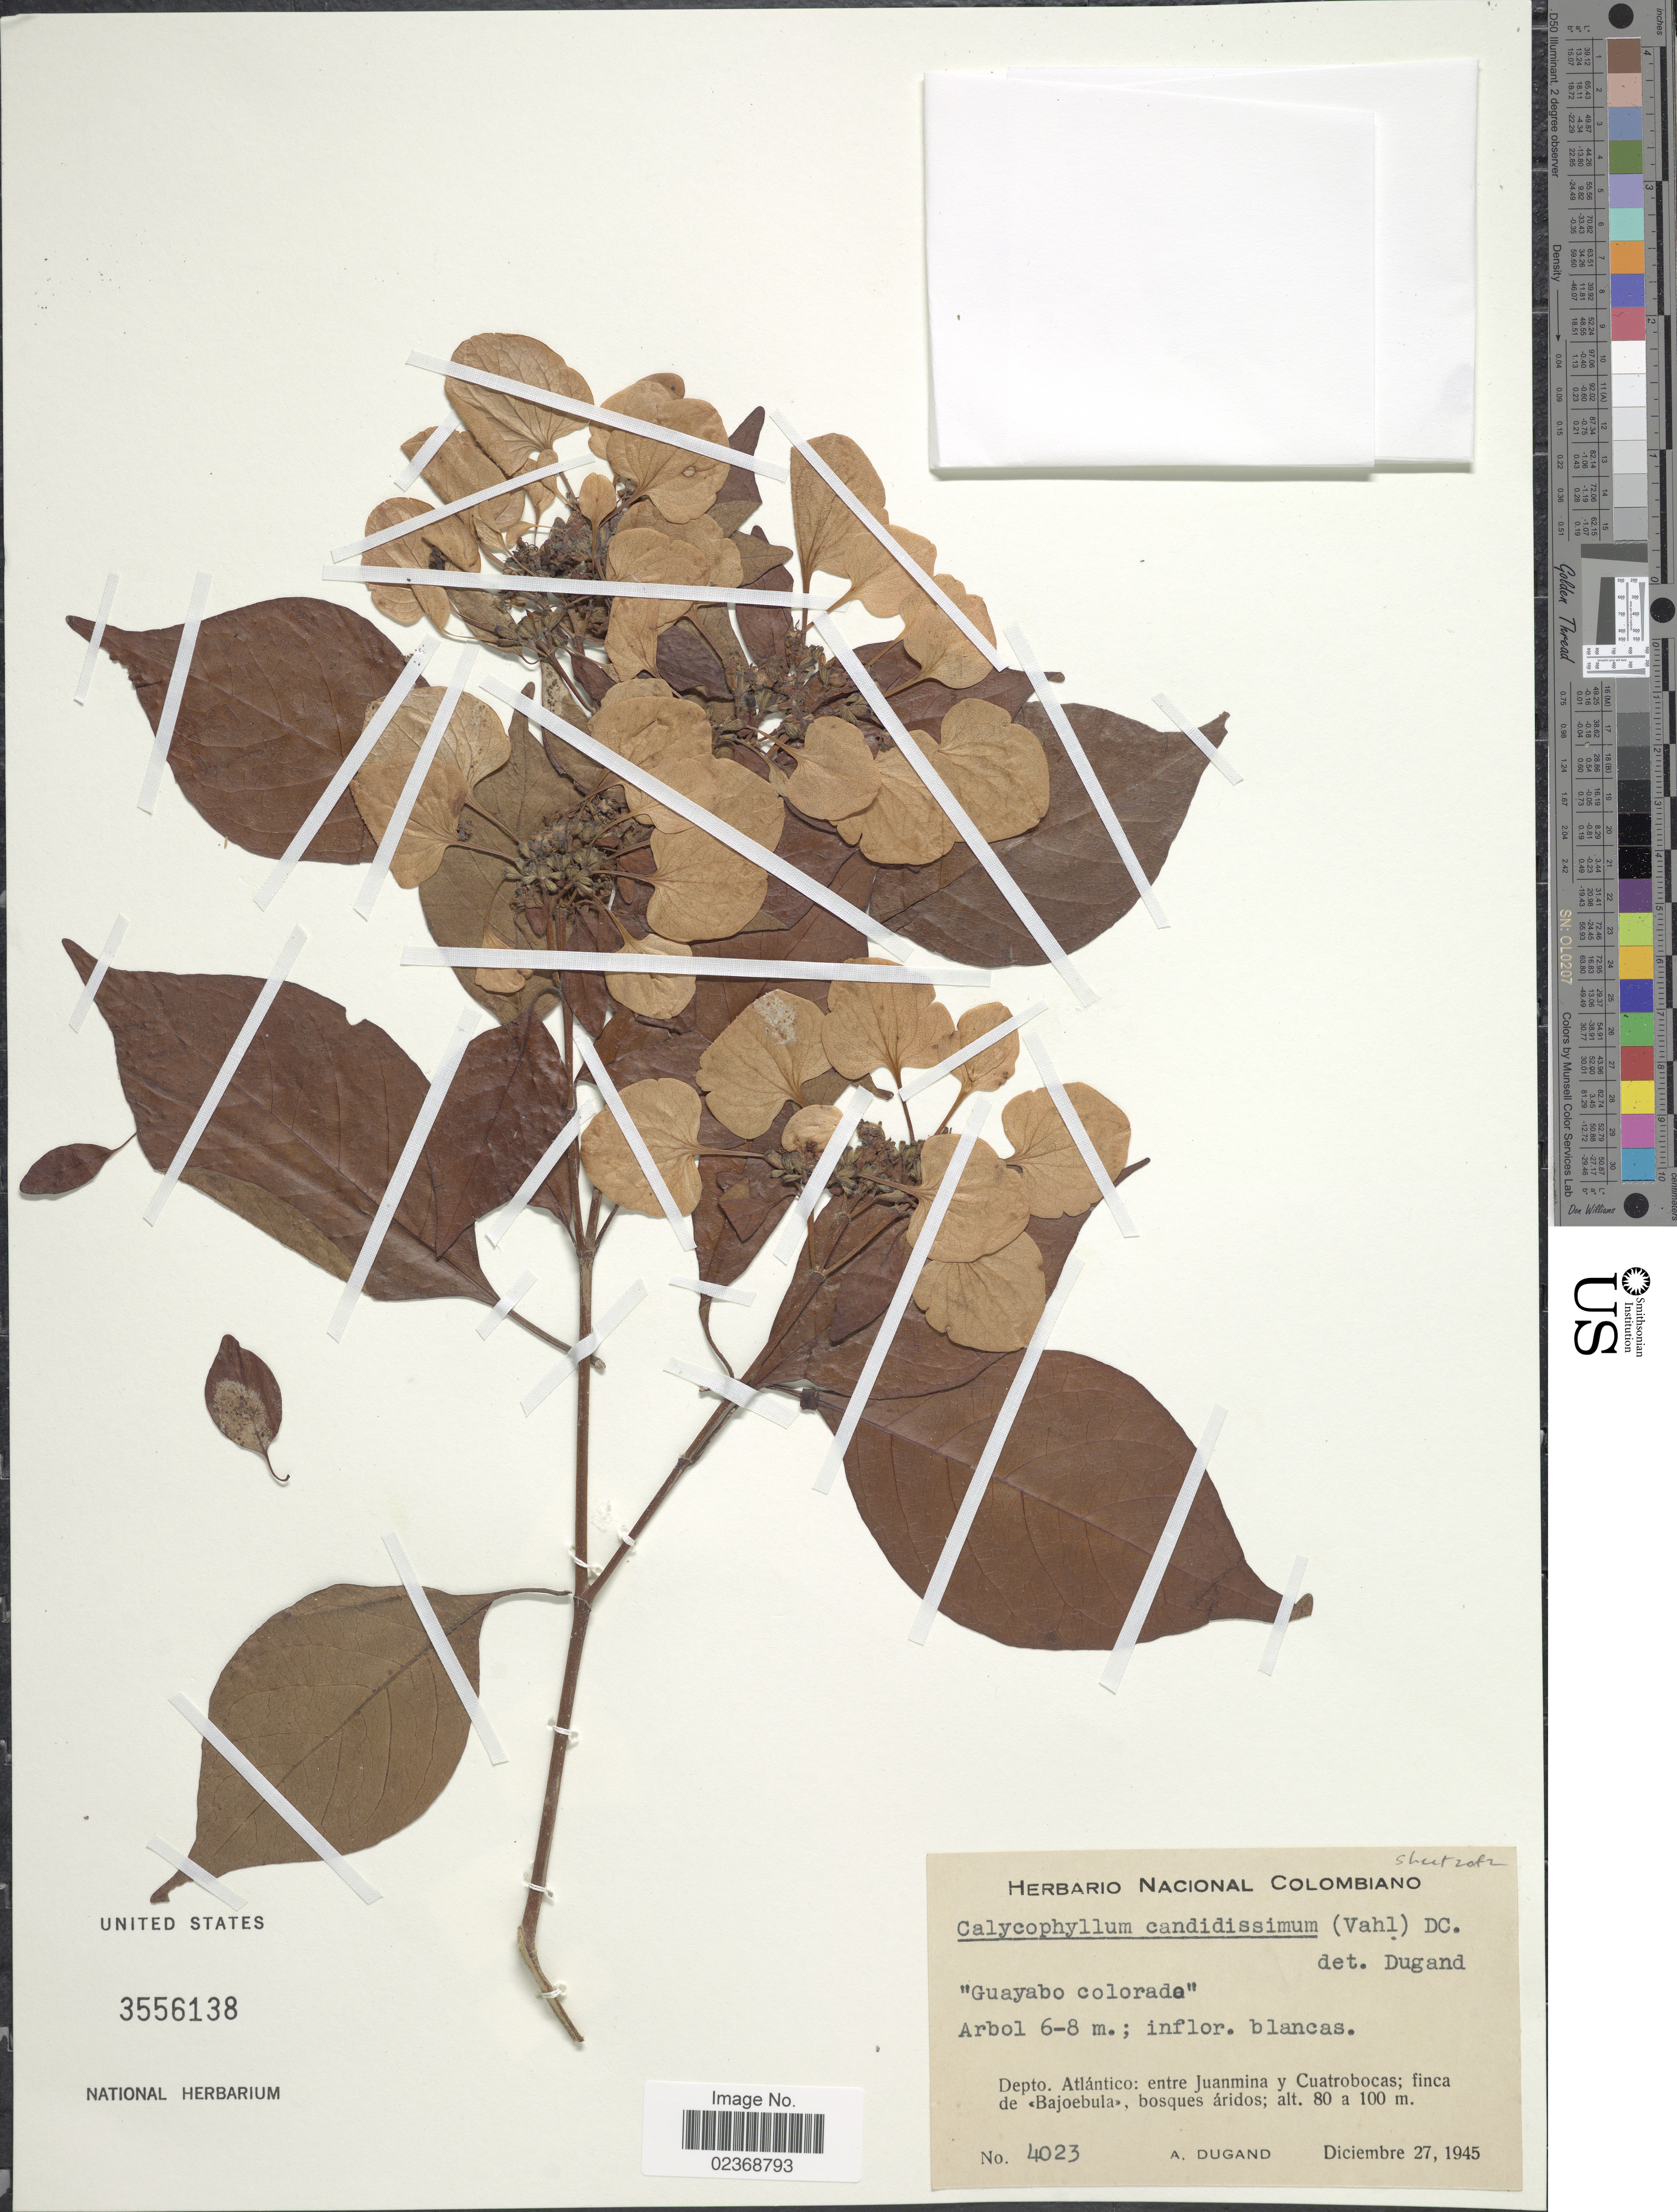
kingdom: Plantae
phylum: Tracheophyta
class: Magnoliopsida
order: Gentianales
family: Rubiaceae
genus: Calycophyllum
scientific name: Calycophyllum candidissimum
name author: (Vahl) DC.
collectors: A. Dugand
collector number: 4023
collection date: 1945-12-27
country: Colombia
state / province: Atlántico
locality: Entre Juanmina y Cuatrobocas; finca de <<Bajoebula>>, bosque aridos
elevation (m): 80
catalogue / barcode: US 3556138